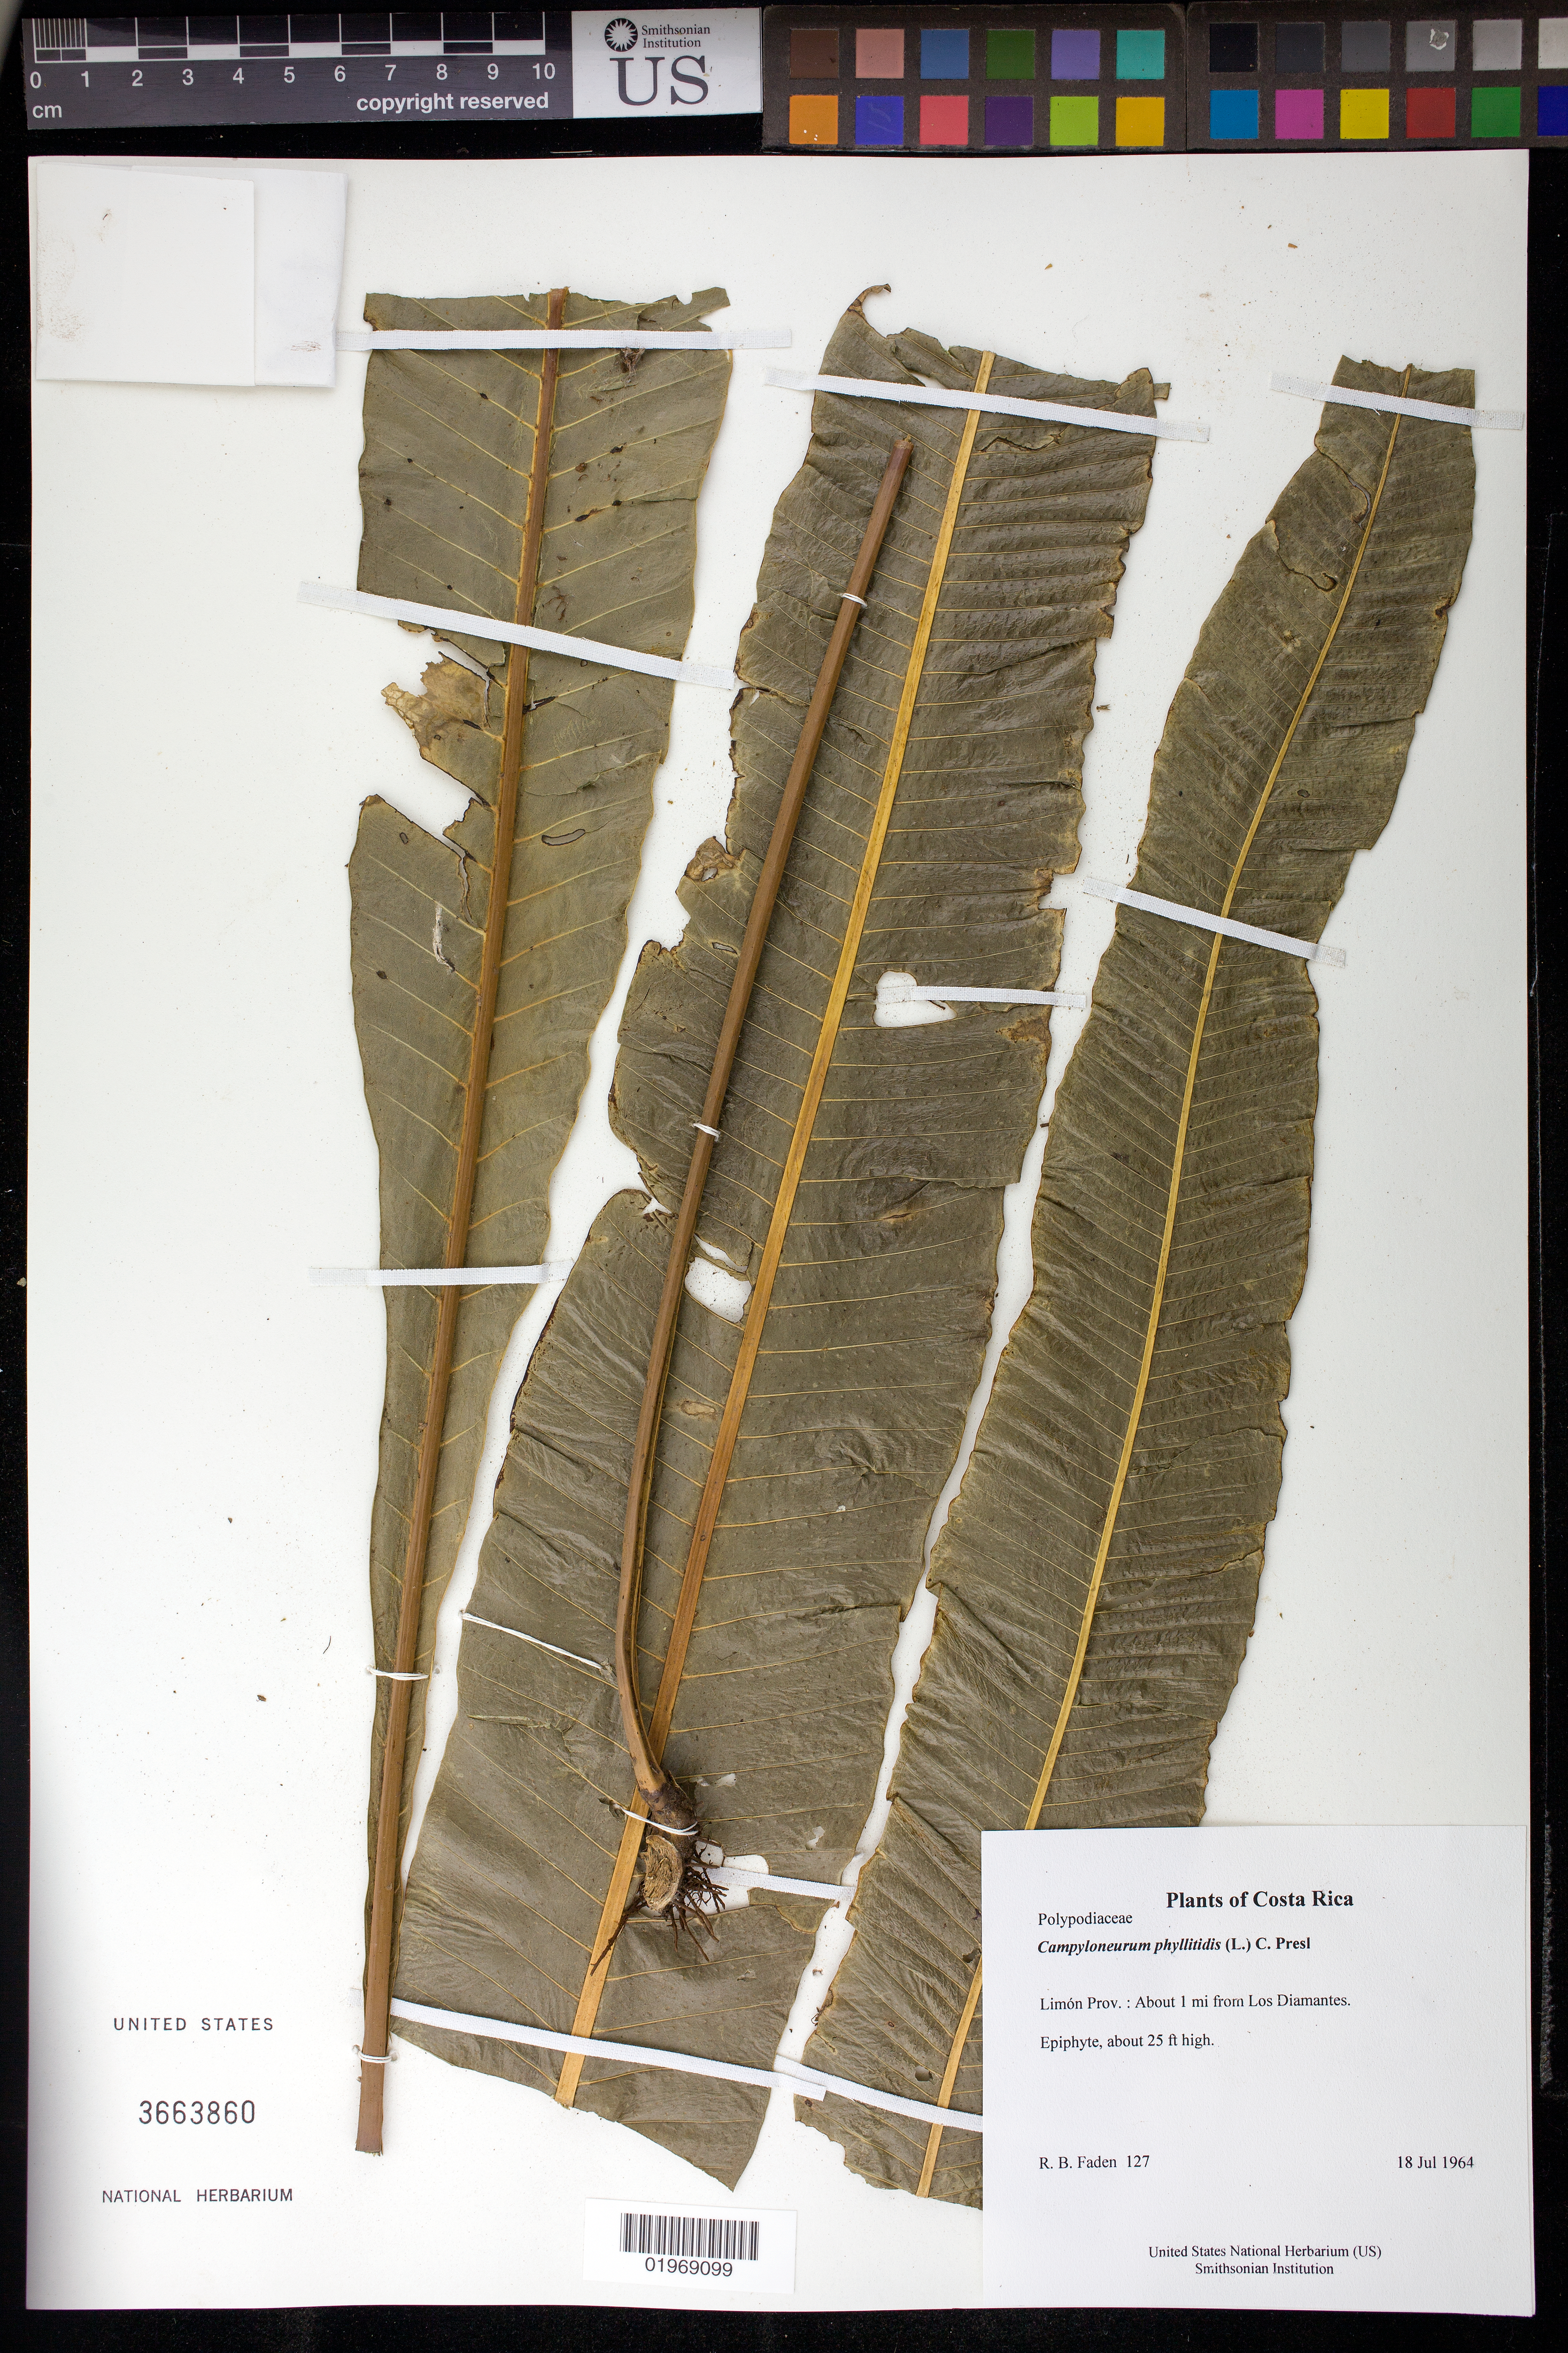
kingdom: Plantae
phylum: Tracheophyta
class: Polypodiopsida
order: Polypodiales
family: Polypodiaceae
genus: Campyloneurum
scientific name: Campyloneurum phyllitidis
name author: (L.) C. Presl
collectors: R. B. Faden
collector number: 127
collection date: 1964-07-18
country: Costa Rica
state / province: Limón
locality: About 1 mi from Los Diamantes.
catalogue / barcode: US 3663860